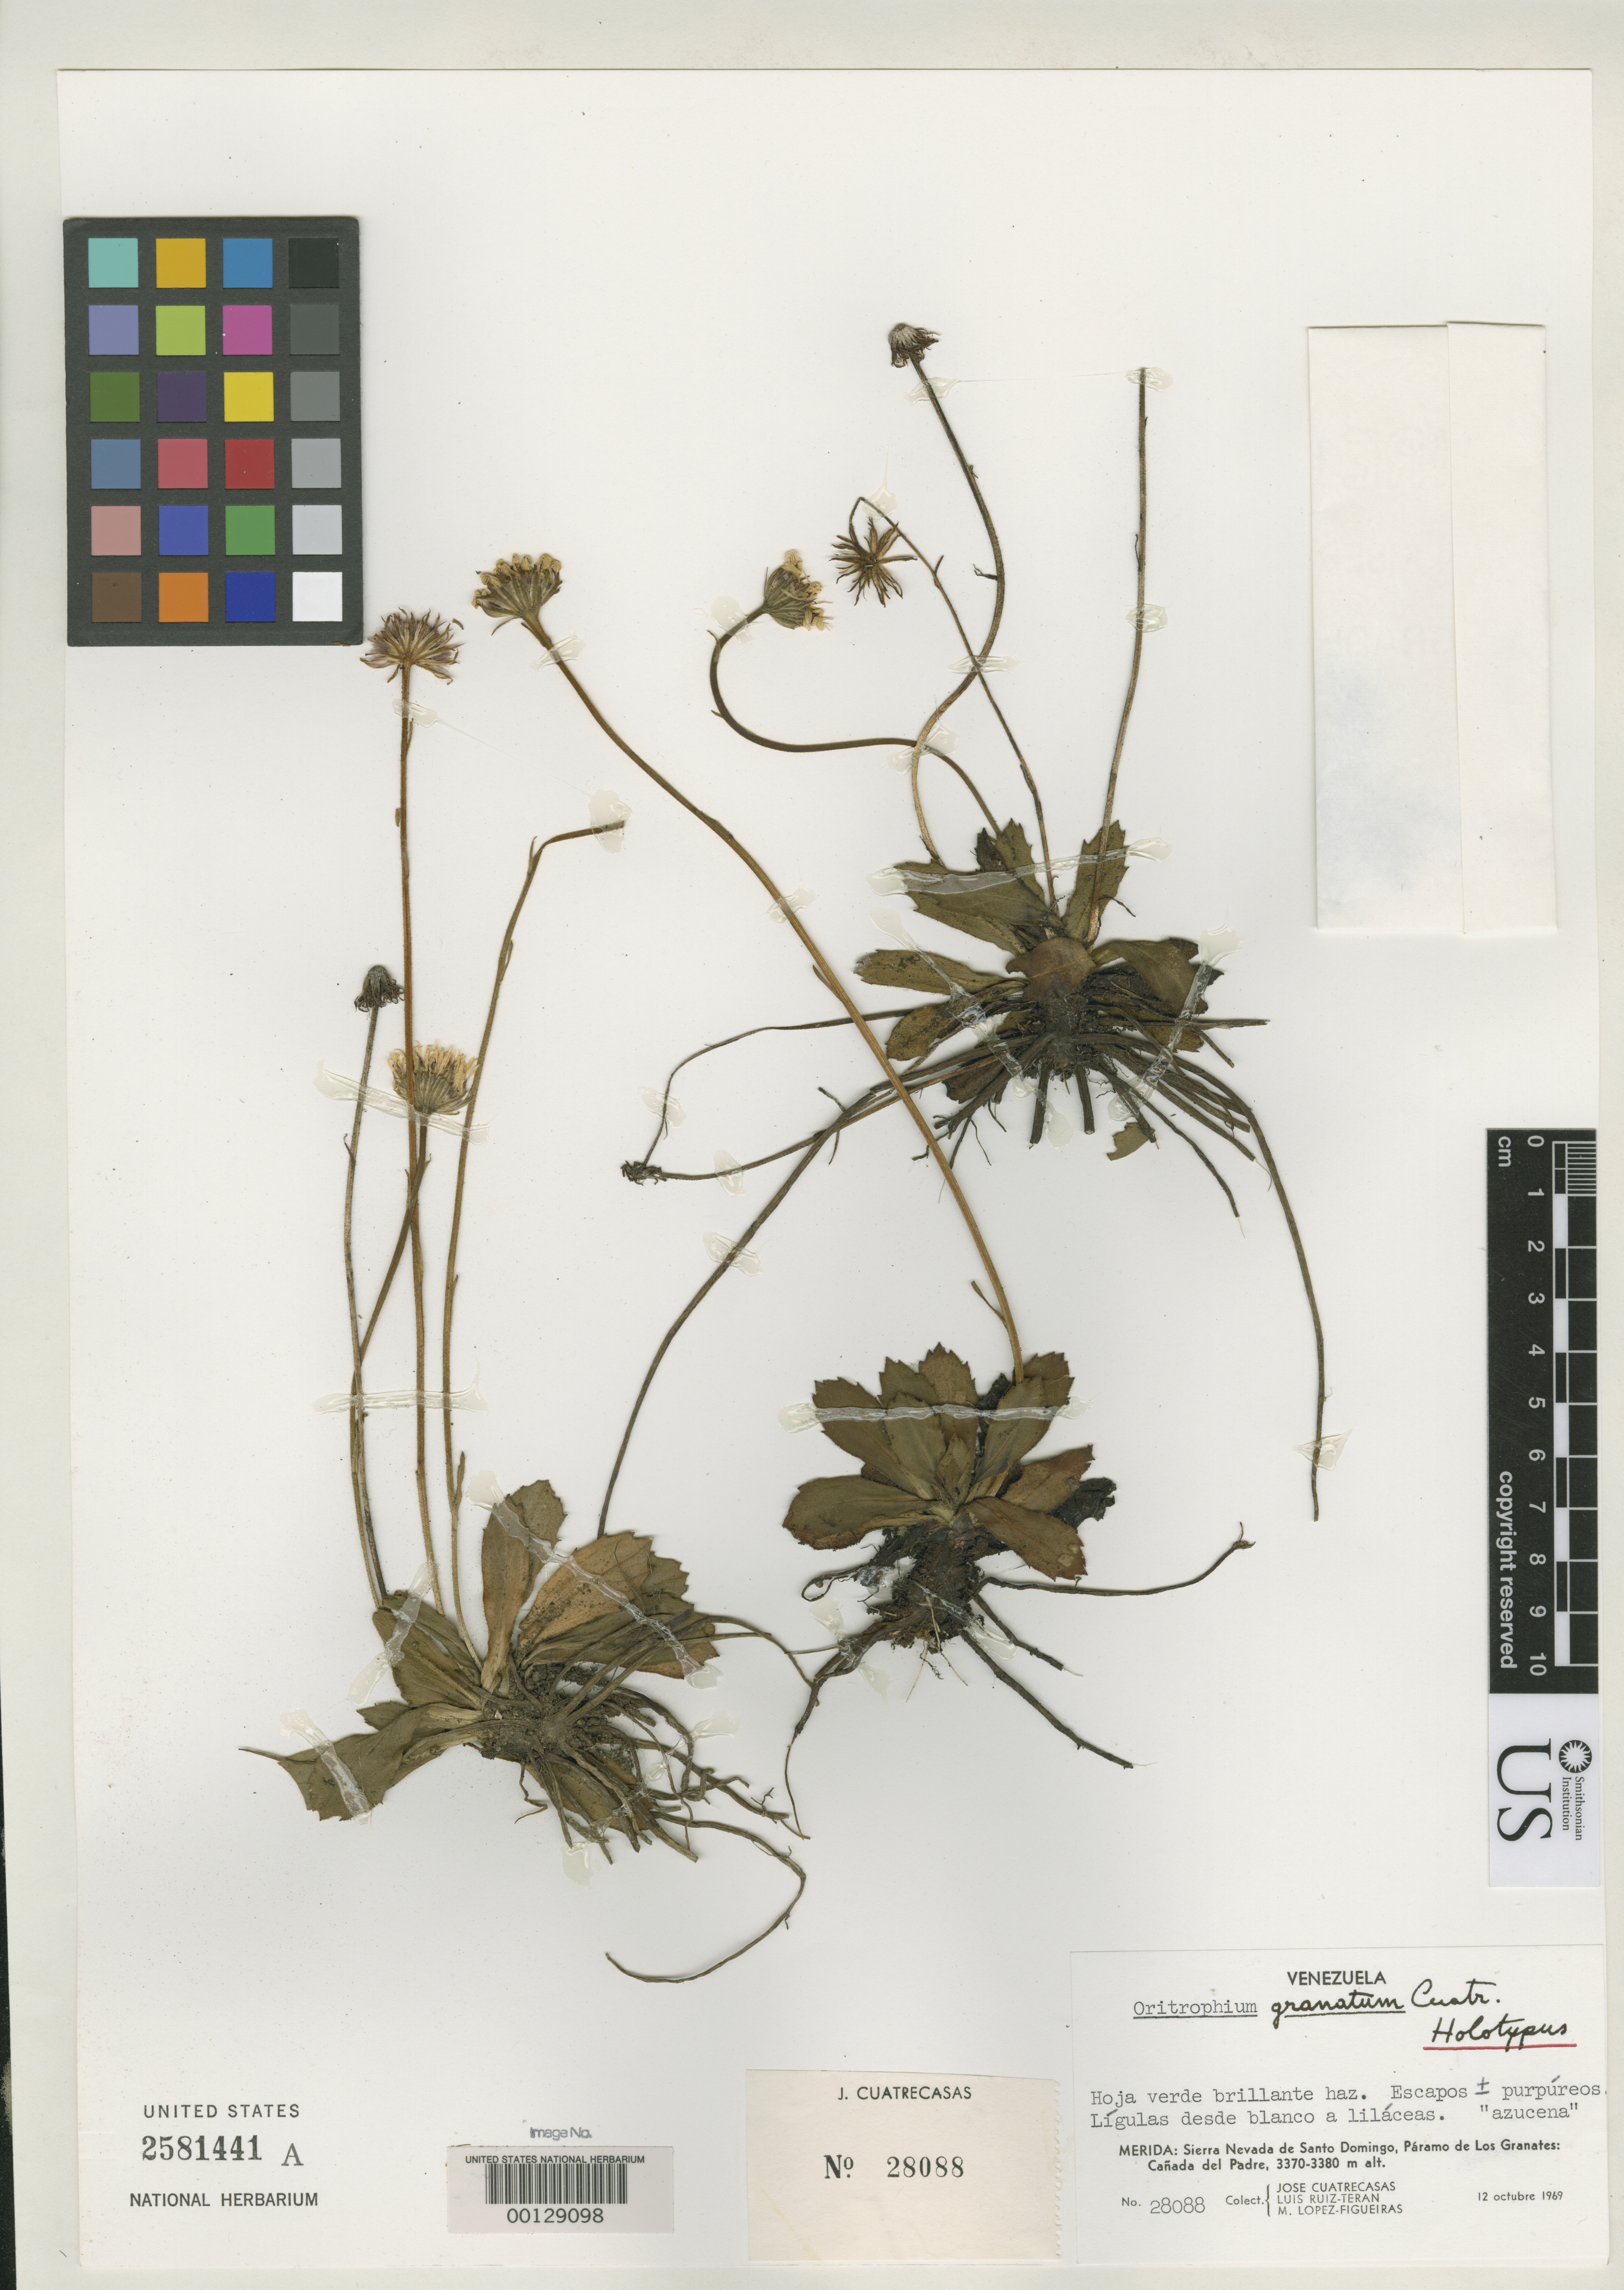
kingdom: Plantae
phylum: Tracheophyta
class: Magnoliopsida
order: Asterales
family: Asteraceae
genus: Oritrophium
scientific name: Oritrophium granatum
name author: Cuatrec.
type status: Holotype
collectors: J. Cuatrecasas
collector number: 28088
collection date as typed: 12 Oct 1969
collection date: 1969-10-12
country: Venezuela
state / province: Mérida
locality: Sierra Nevada de Santo Domingo, Páramo de Los Granates, Canada de Padre.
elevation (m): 3370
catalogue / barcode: US 2581441A